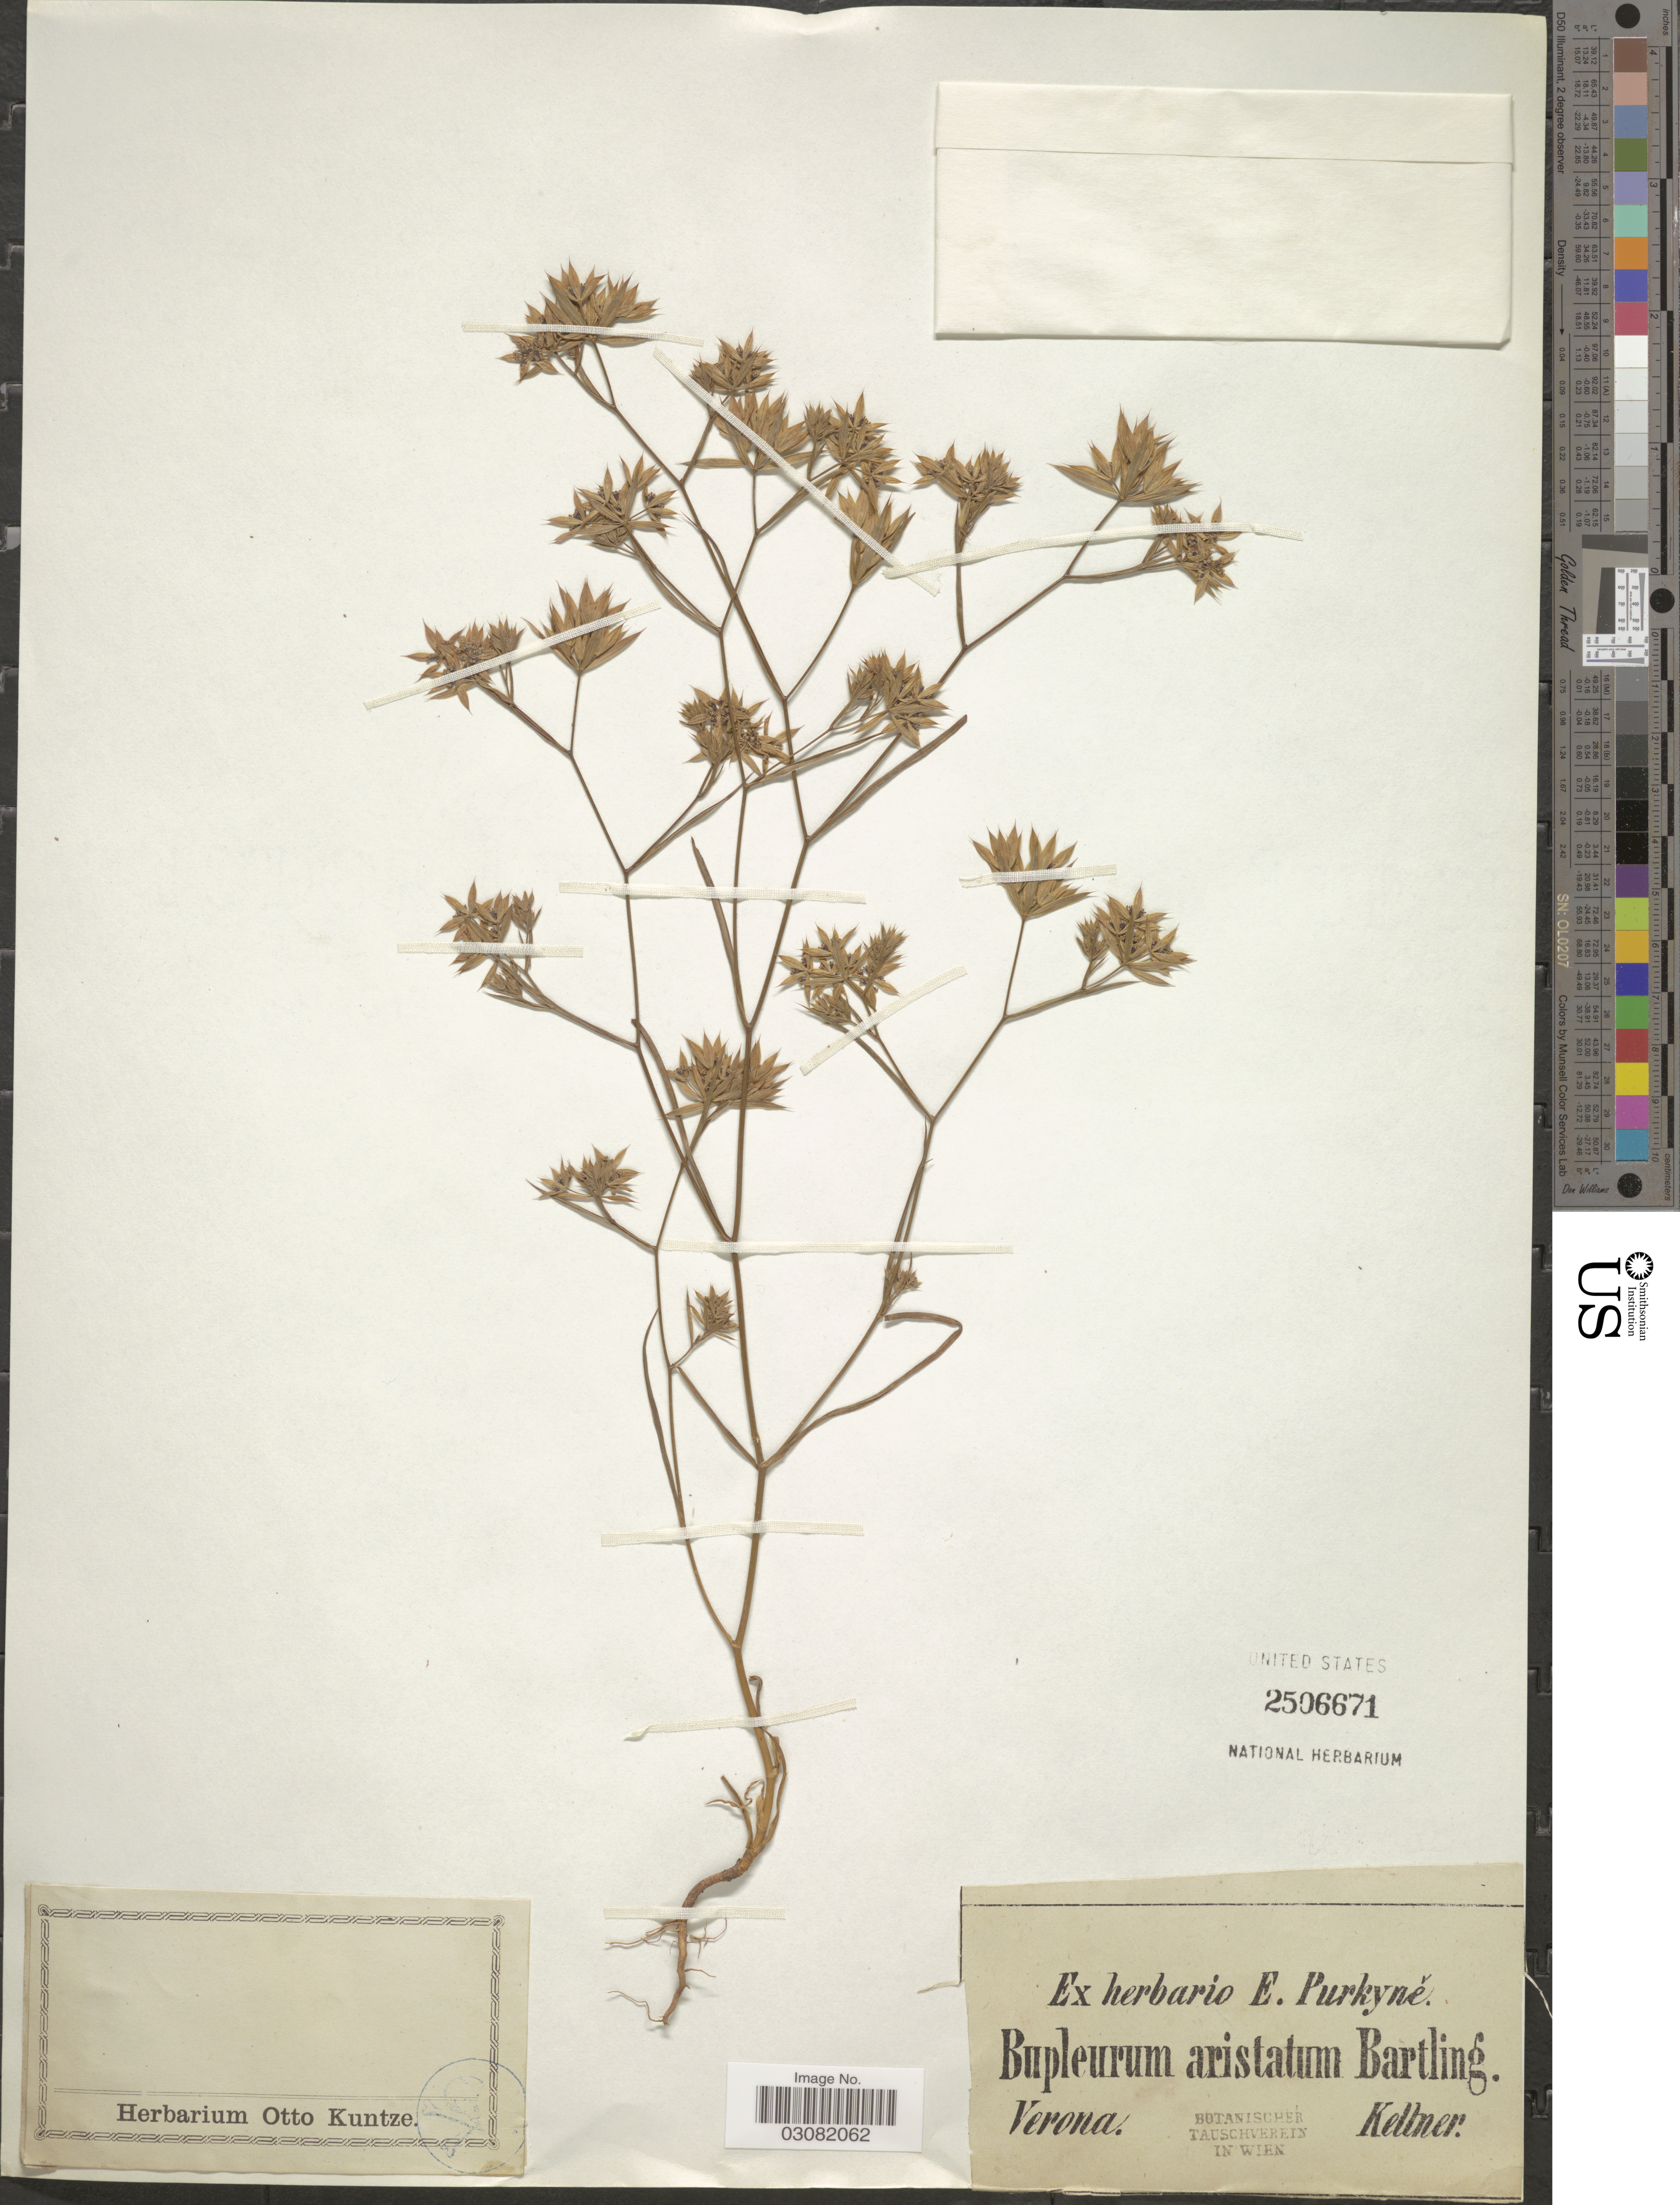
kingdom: Plantae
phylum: Tracheophyta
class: Magnoliopsida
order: Apiales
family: Apiaceae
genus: Bupleurum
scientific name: Bupleurum veronense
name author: Turra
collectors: Kellner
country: Italy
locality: Verona.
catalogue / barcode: US 2506671